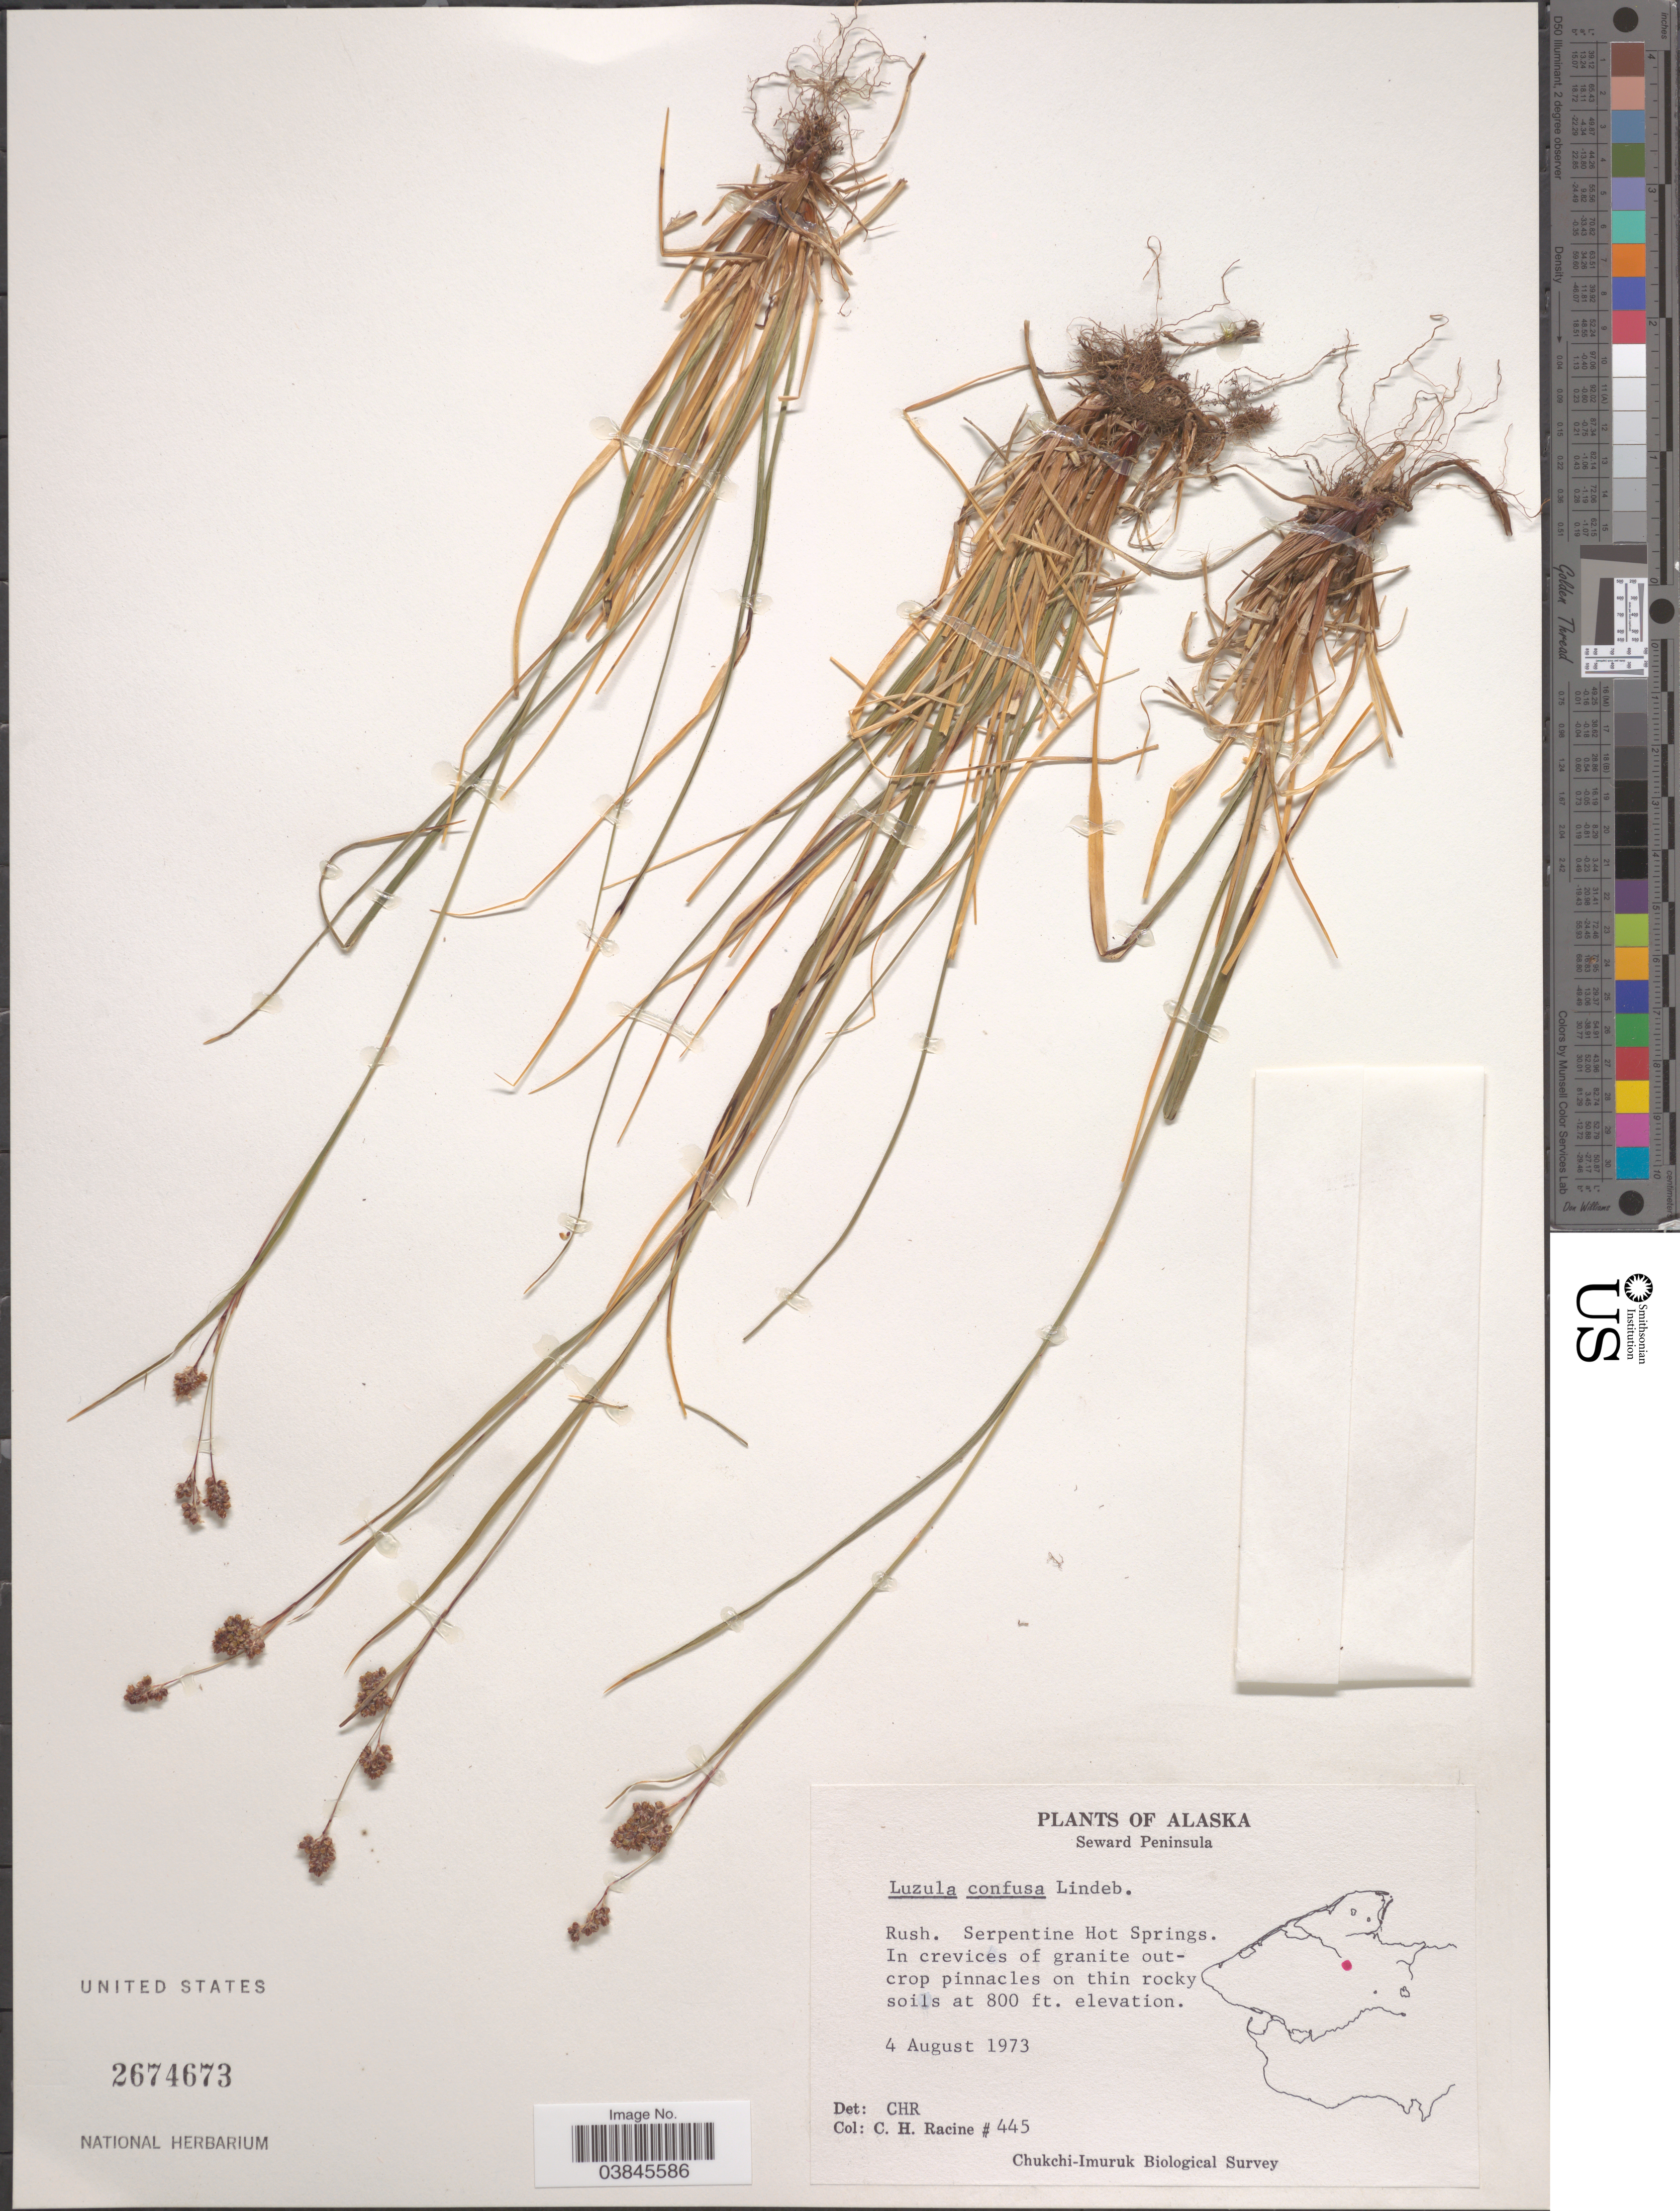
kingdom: Plantae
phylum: Tracheophyta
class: Liliopsida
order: Poales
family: Juncaceae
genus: Luzula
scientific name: Luzula confusa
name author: Lindeb.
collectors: C. Racine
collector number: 445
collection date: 1973-08-04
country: United States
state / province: Alaska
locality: Seward Peninsula. Serpentine Hot Springs. In crevices of granite outcrop pinnacles on thin rocky soils.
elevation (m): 244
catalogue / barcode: US 2674673